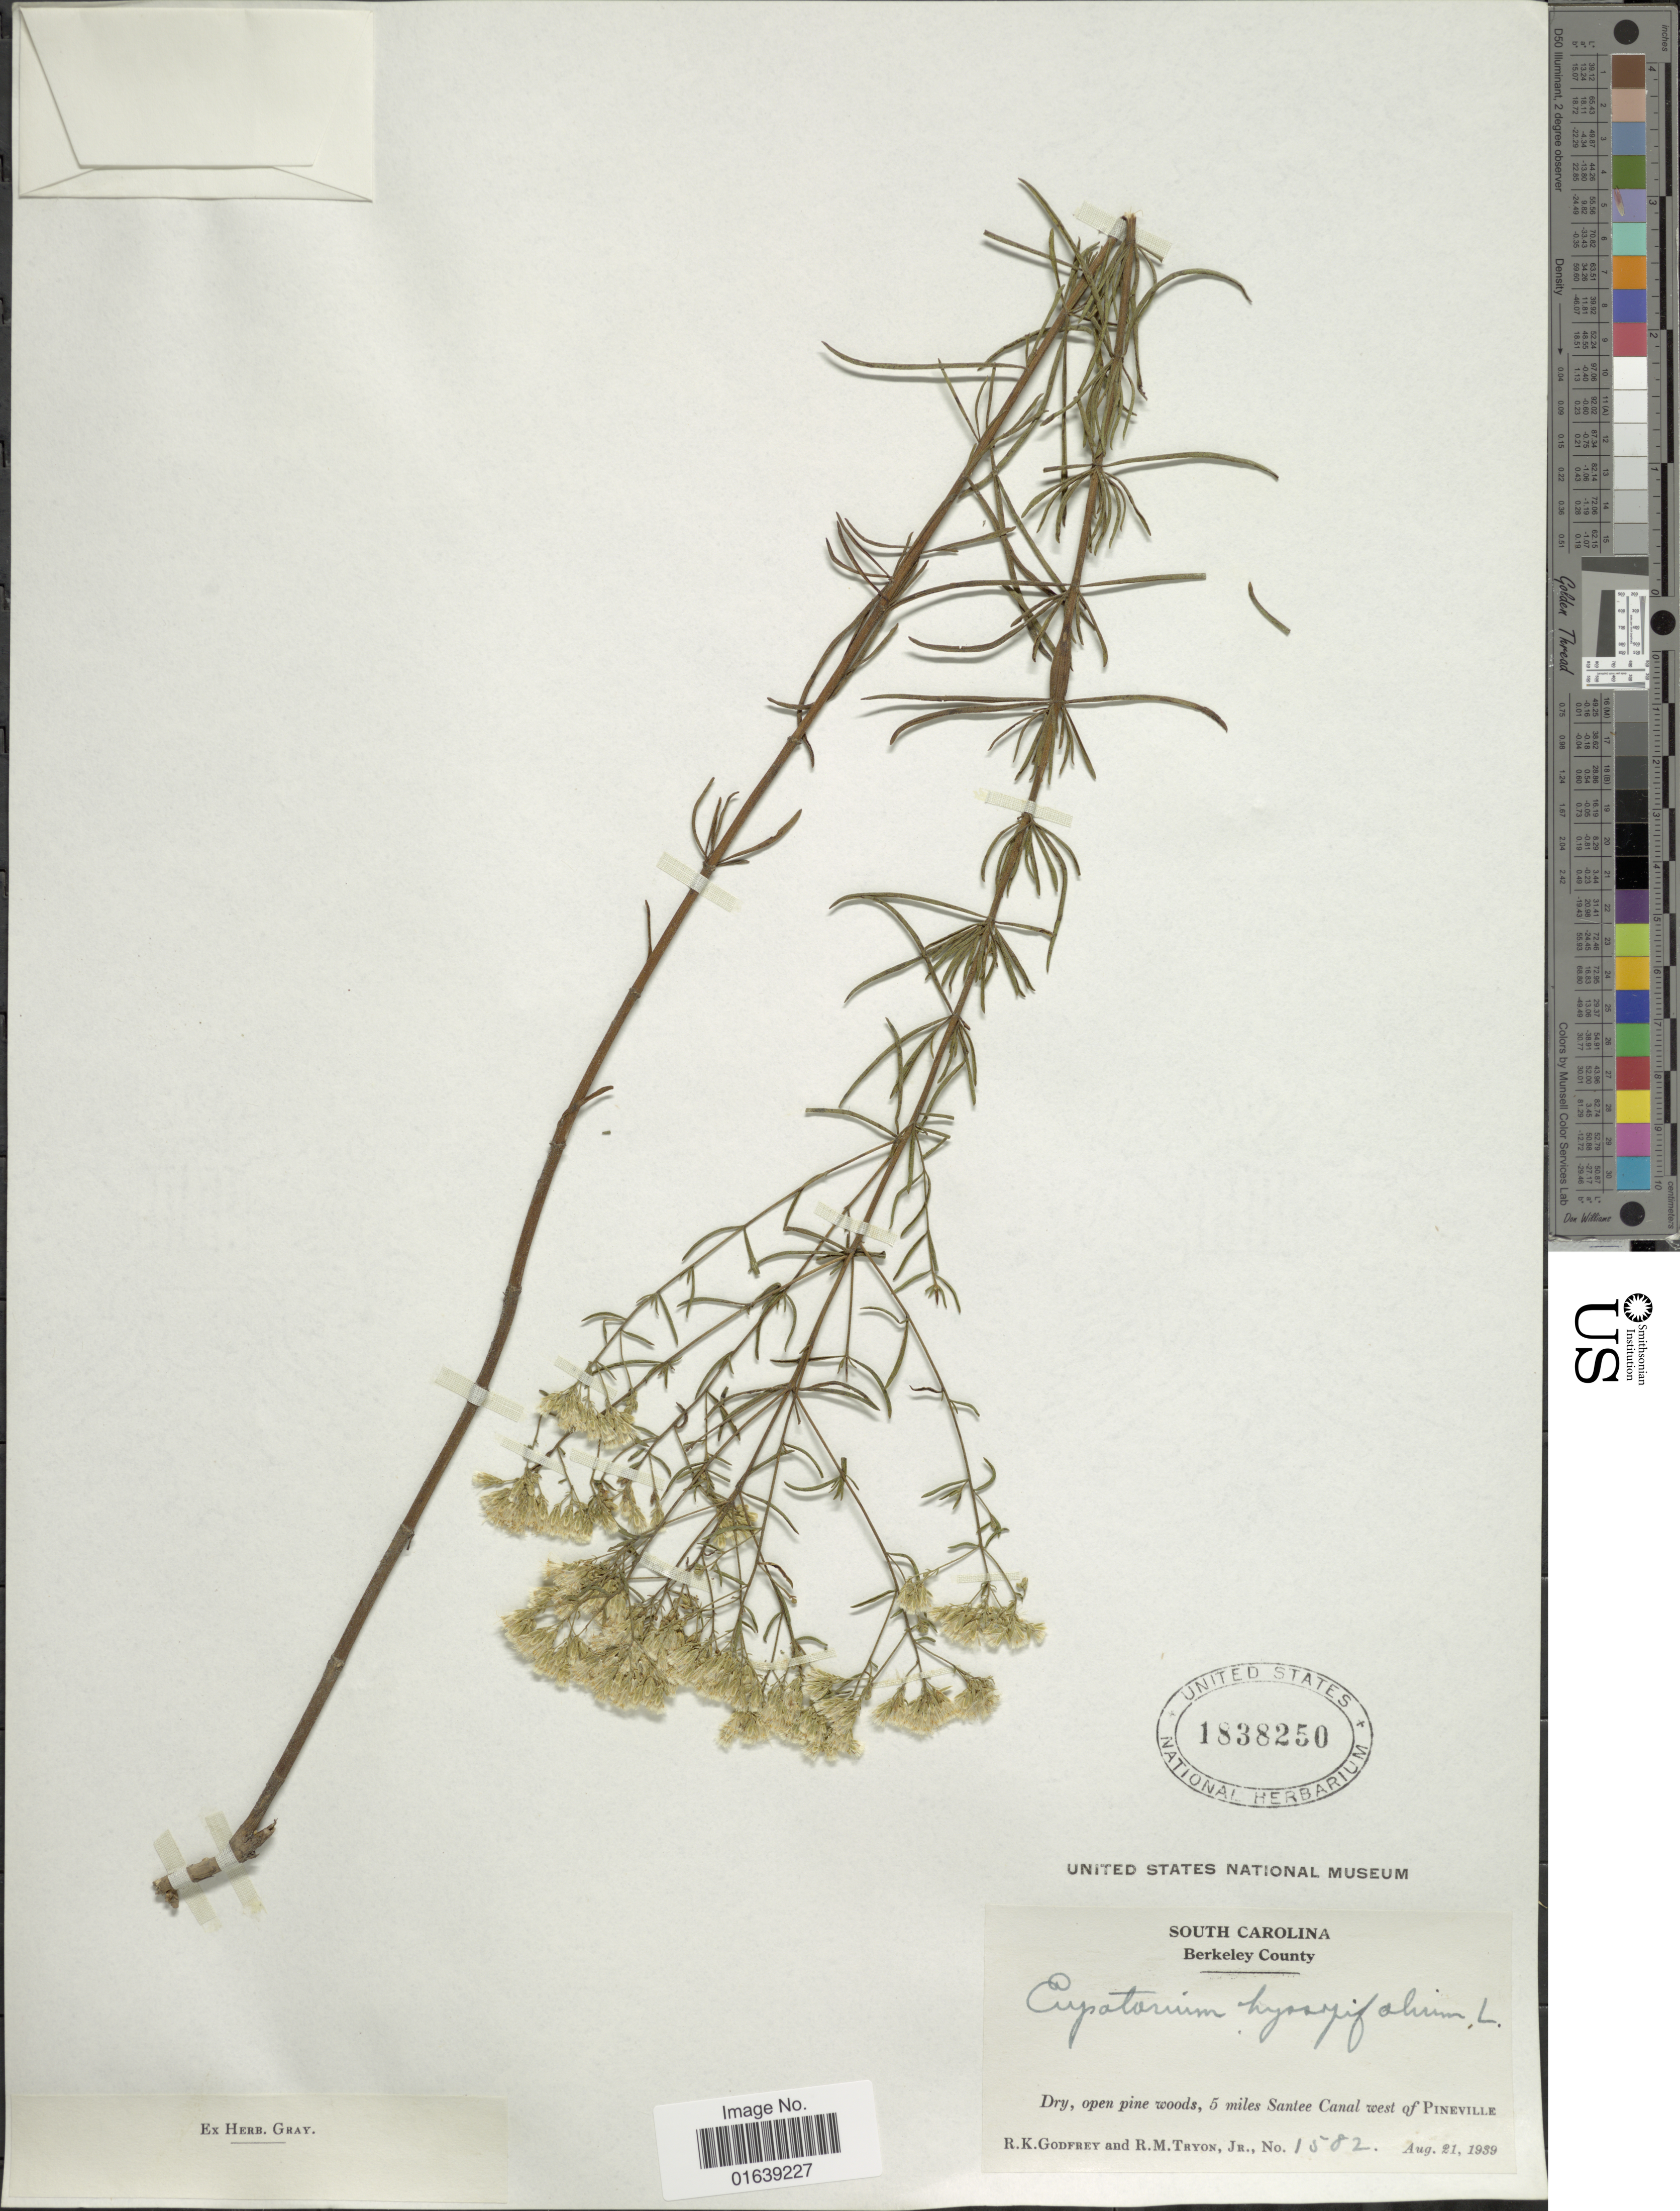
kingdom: Plantae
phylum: Tracheophyta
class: Magnoliopsida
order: Asterales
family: Asteraceae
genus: Eupatorium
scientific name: Eupatorium hyssopifolium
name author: L.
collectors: R. K. Godfrey & R. M. Tryon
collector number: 1582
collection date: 1939-08-21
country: United States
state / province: South Carolina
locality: Dry, open pine woods, 5 miles Santee Canal west of Pineville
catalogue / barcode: US 1838250